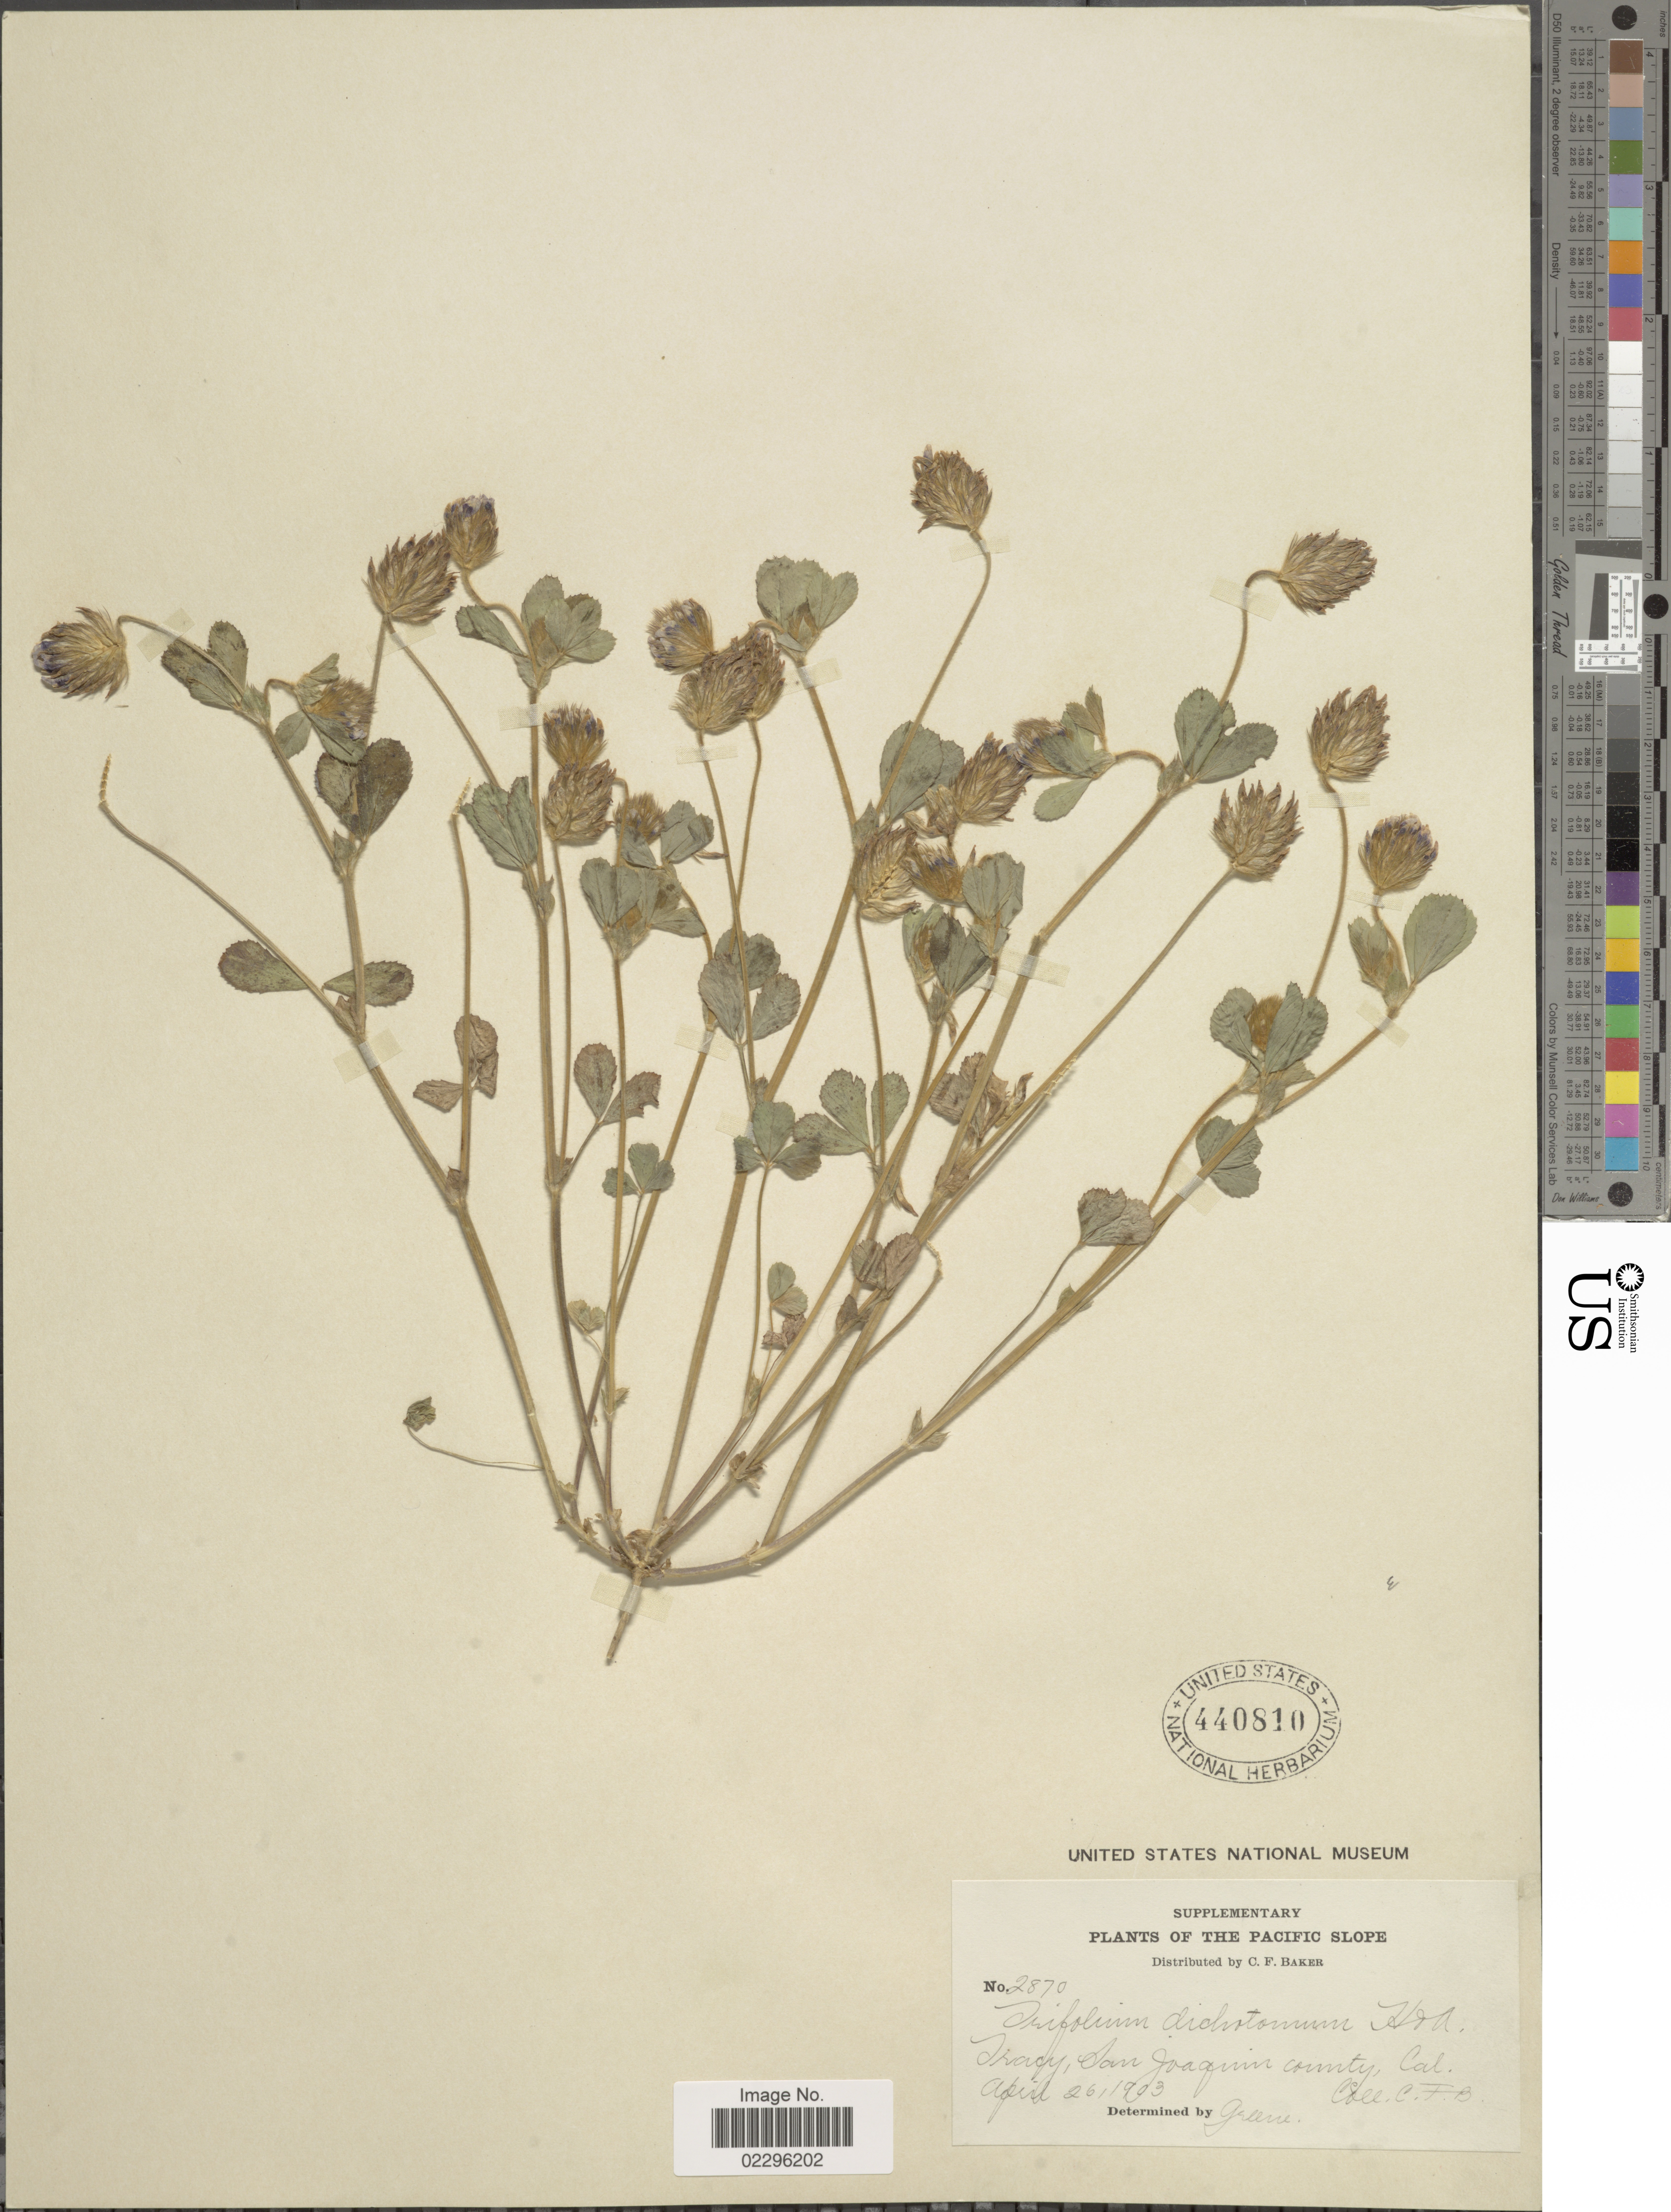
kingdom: Plantae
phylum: Tracheophyta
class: Magnoliopsida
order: Fabales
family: Fabaceae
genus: Trifolium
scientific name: Trifolium dichotomum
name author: Hook. & Arn.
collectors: C. F. Baker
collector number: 2870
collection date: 1903-04-26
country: United States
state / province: California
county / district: San Joaquin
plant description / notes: Removed "Tracy, San Joaquin County, Cal." from Precise Locality field. Filled San Joaquin into County field. Filled Tracy into City/Town field.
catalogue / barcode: US 440810